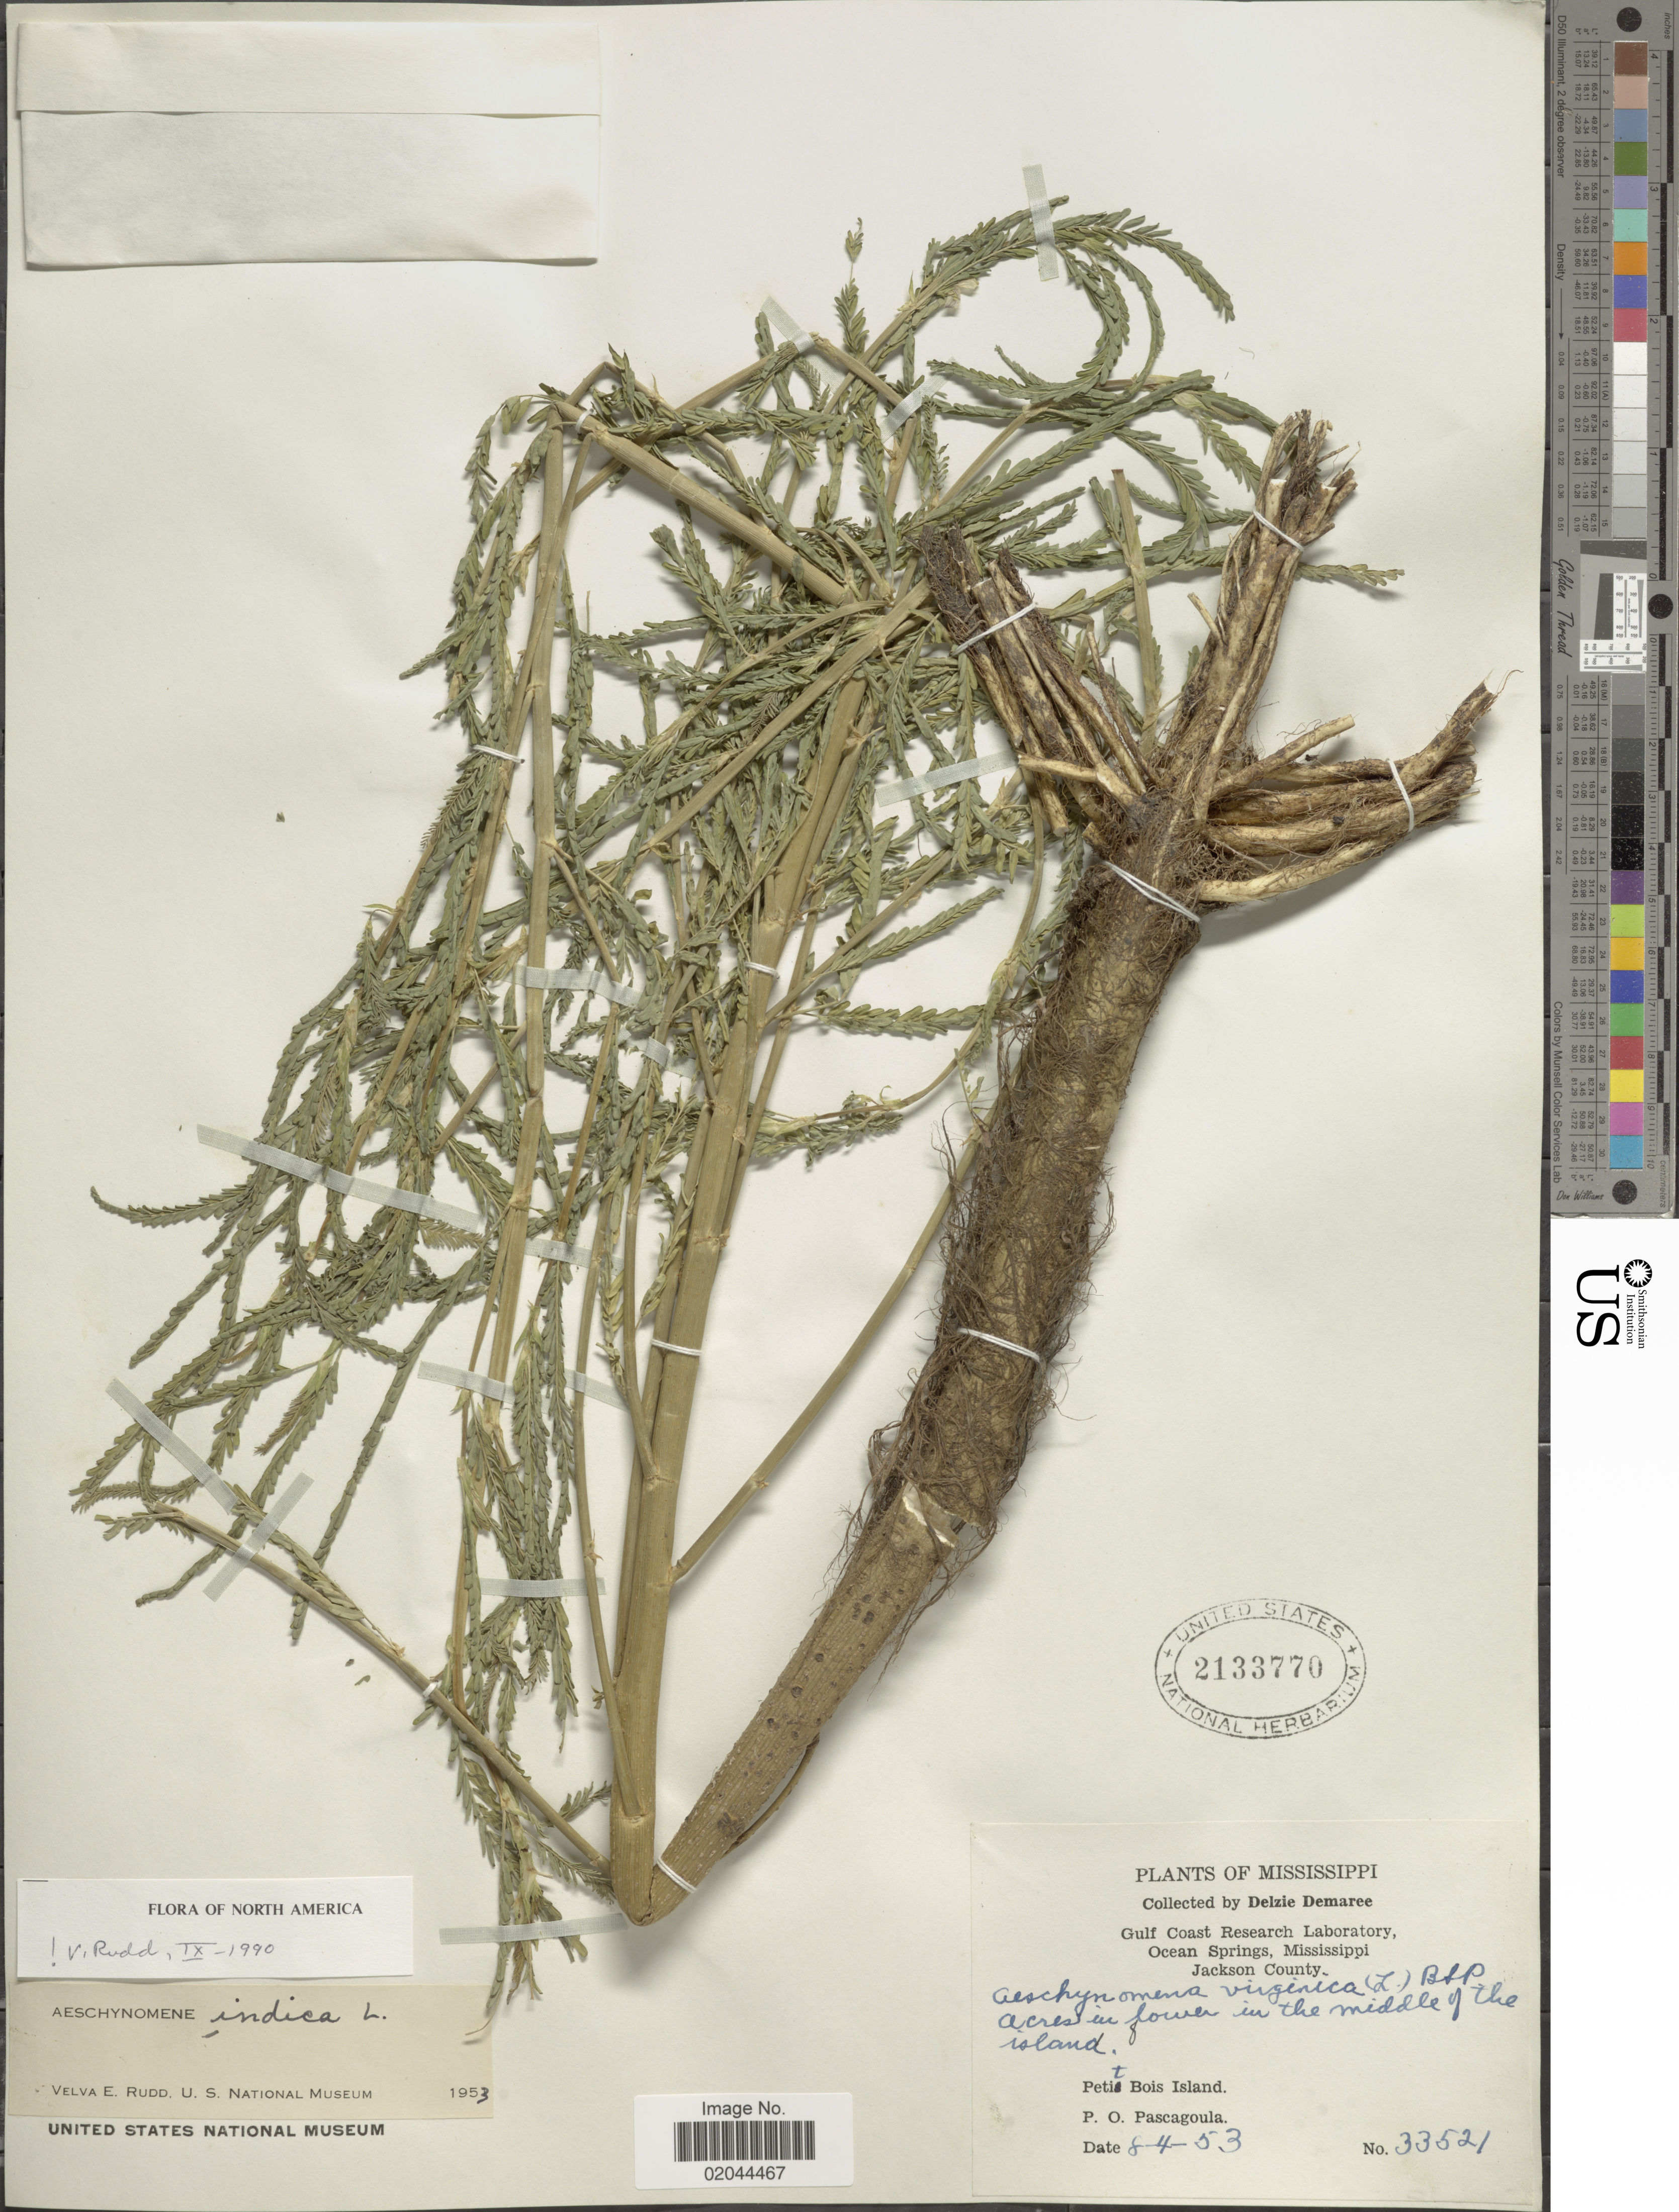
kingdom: Plantae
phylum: Tracheophyta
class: Magnoliopsida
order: Fabales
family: Fabaceae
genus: Aeschynomene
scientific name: Aeschynomene indica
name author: L.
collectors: D. Demaree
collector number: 33521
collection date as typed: Transcribed d/m/y: 4/8/53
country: United States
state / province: Mississippi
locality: Gulf Coast Research Laboratory, Ocean Springs, Jackson County, in the middle of the island, Petit Bois Island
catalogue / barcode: US 2133770